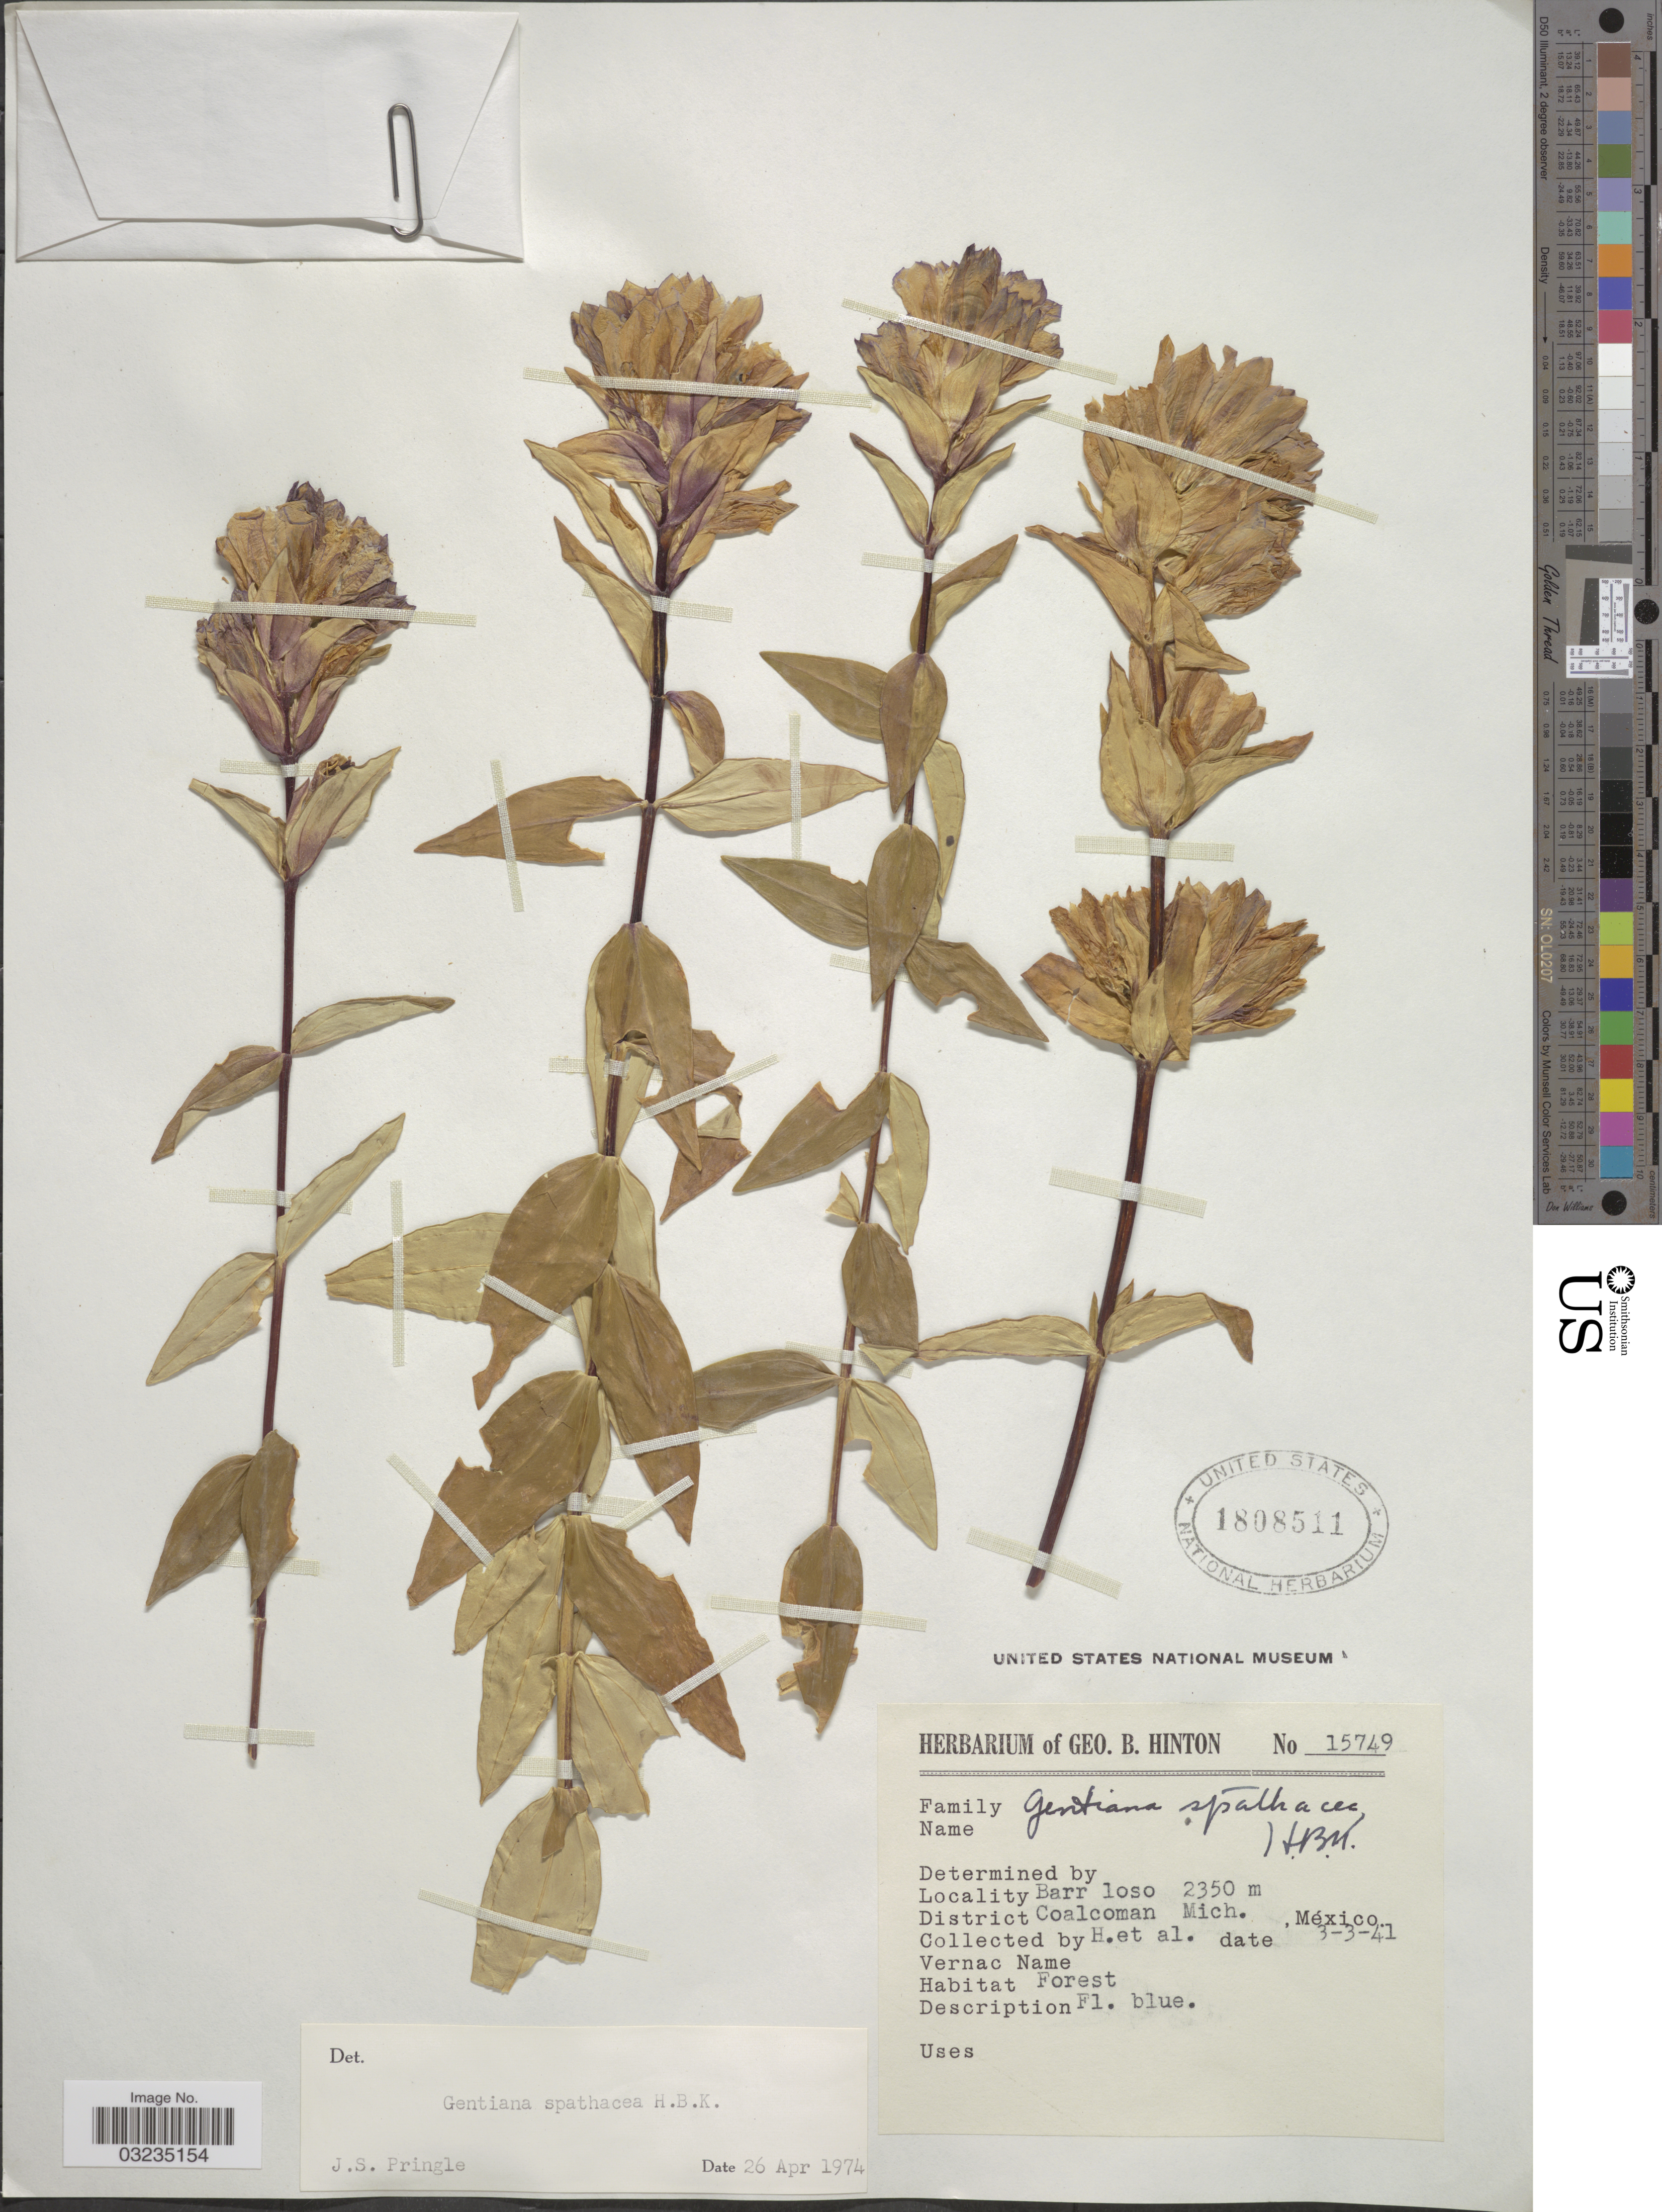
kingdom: Plantae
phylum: Tracheophyta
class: Magnoliopsida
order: Gentianales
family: Gentianaceae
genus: Gentiana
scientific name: Gentiana spathacea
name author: Kunth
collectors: G. B. Hinton & et al.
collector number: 15749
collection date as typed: Transcribed d/m/y: 3/3/41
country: Mexico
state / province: Michoacán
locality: Barr loso. District Coalcoman Mich.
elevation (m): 2350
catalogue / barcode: US 1808511